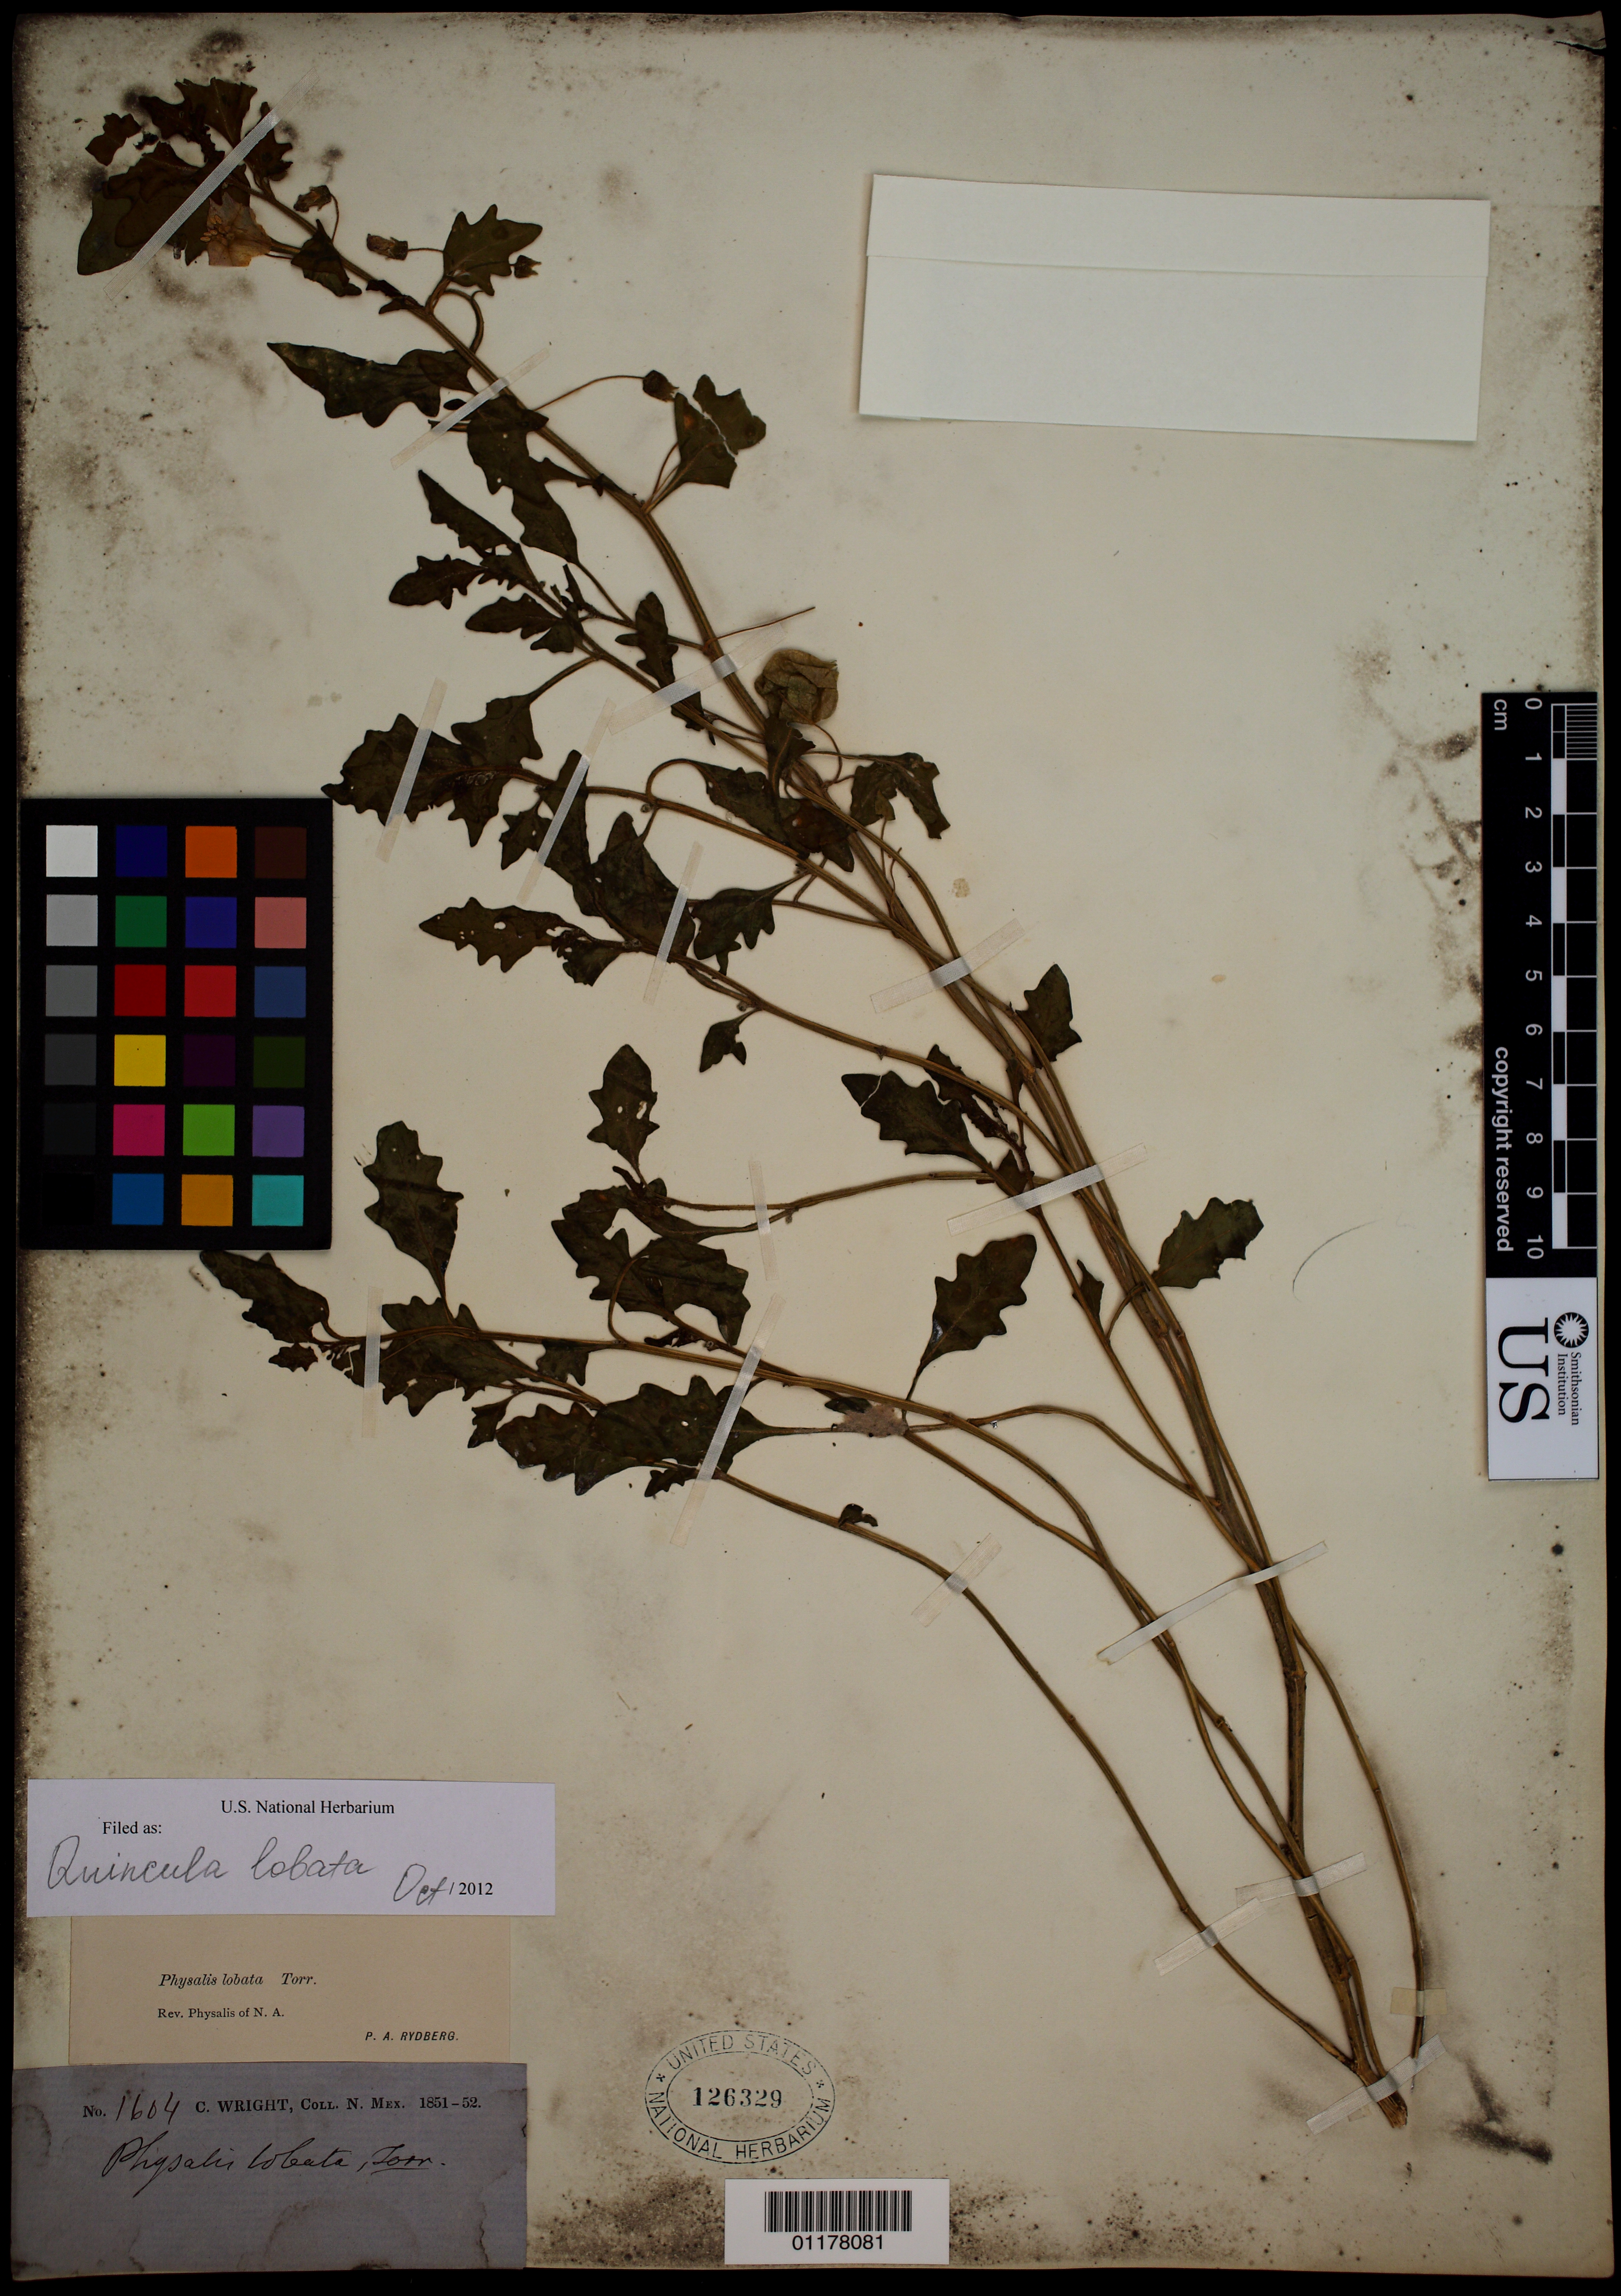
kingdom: Plantae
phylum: Tracheophyta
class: Magnoliopsida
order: Solanales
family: Solanaceae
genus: Quincula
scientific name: Quincula lobata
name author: (Torr.) Raf.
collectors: C. Wright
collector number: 1604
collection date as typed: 1851 to -- --- 1852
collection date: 1851/1852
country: United States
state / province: New Mexico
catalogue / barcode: US 126329